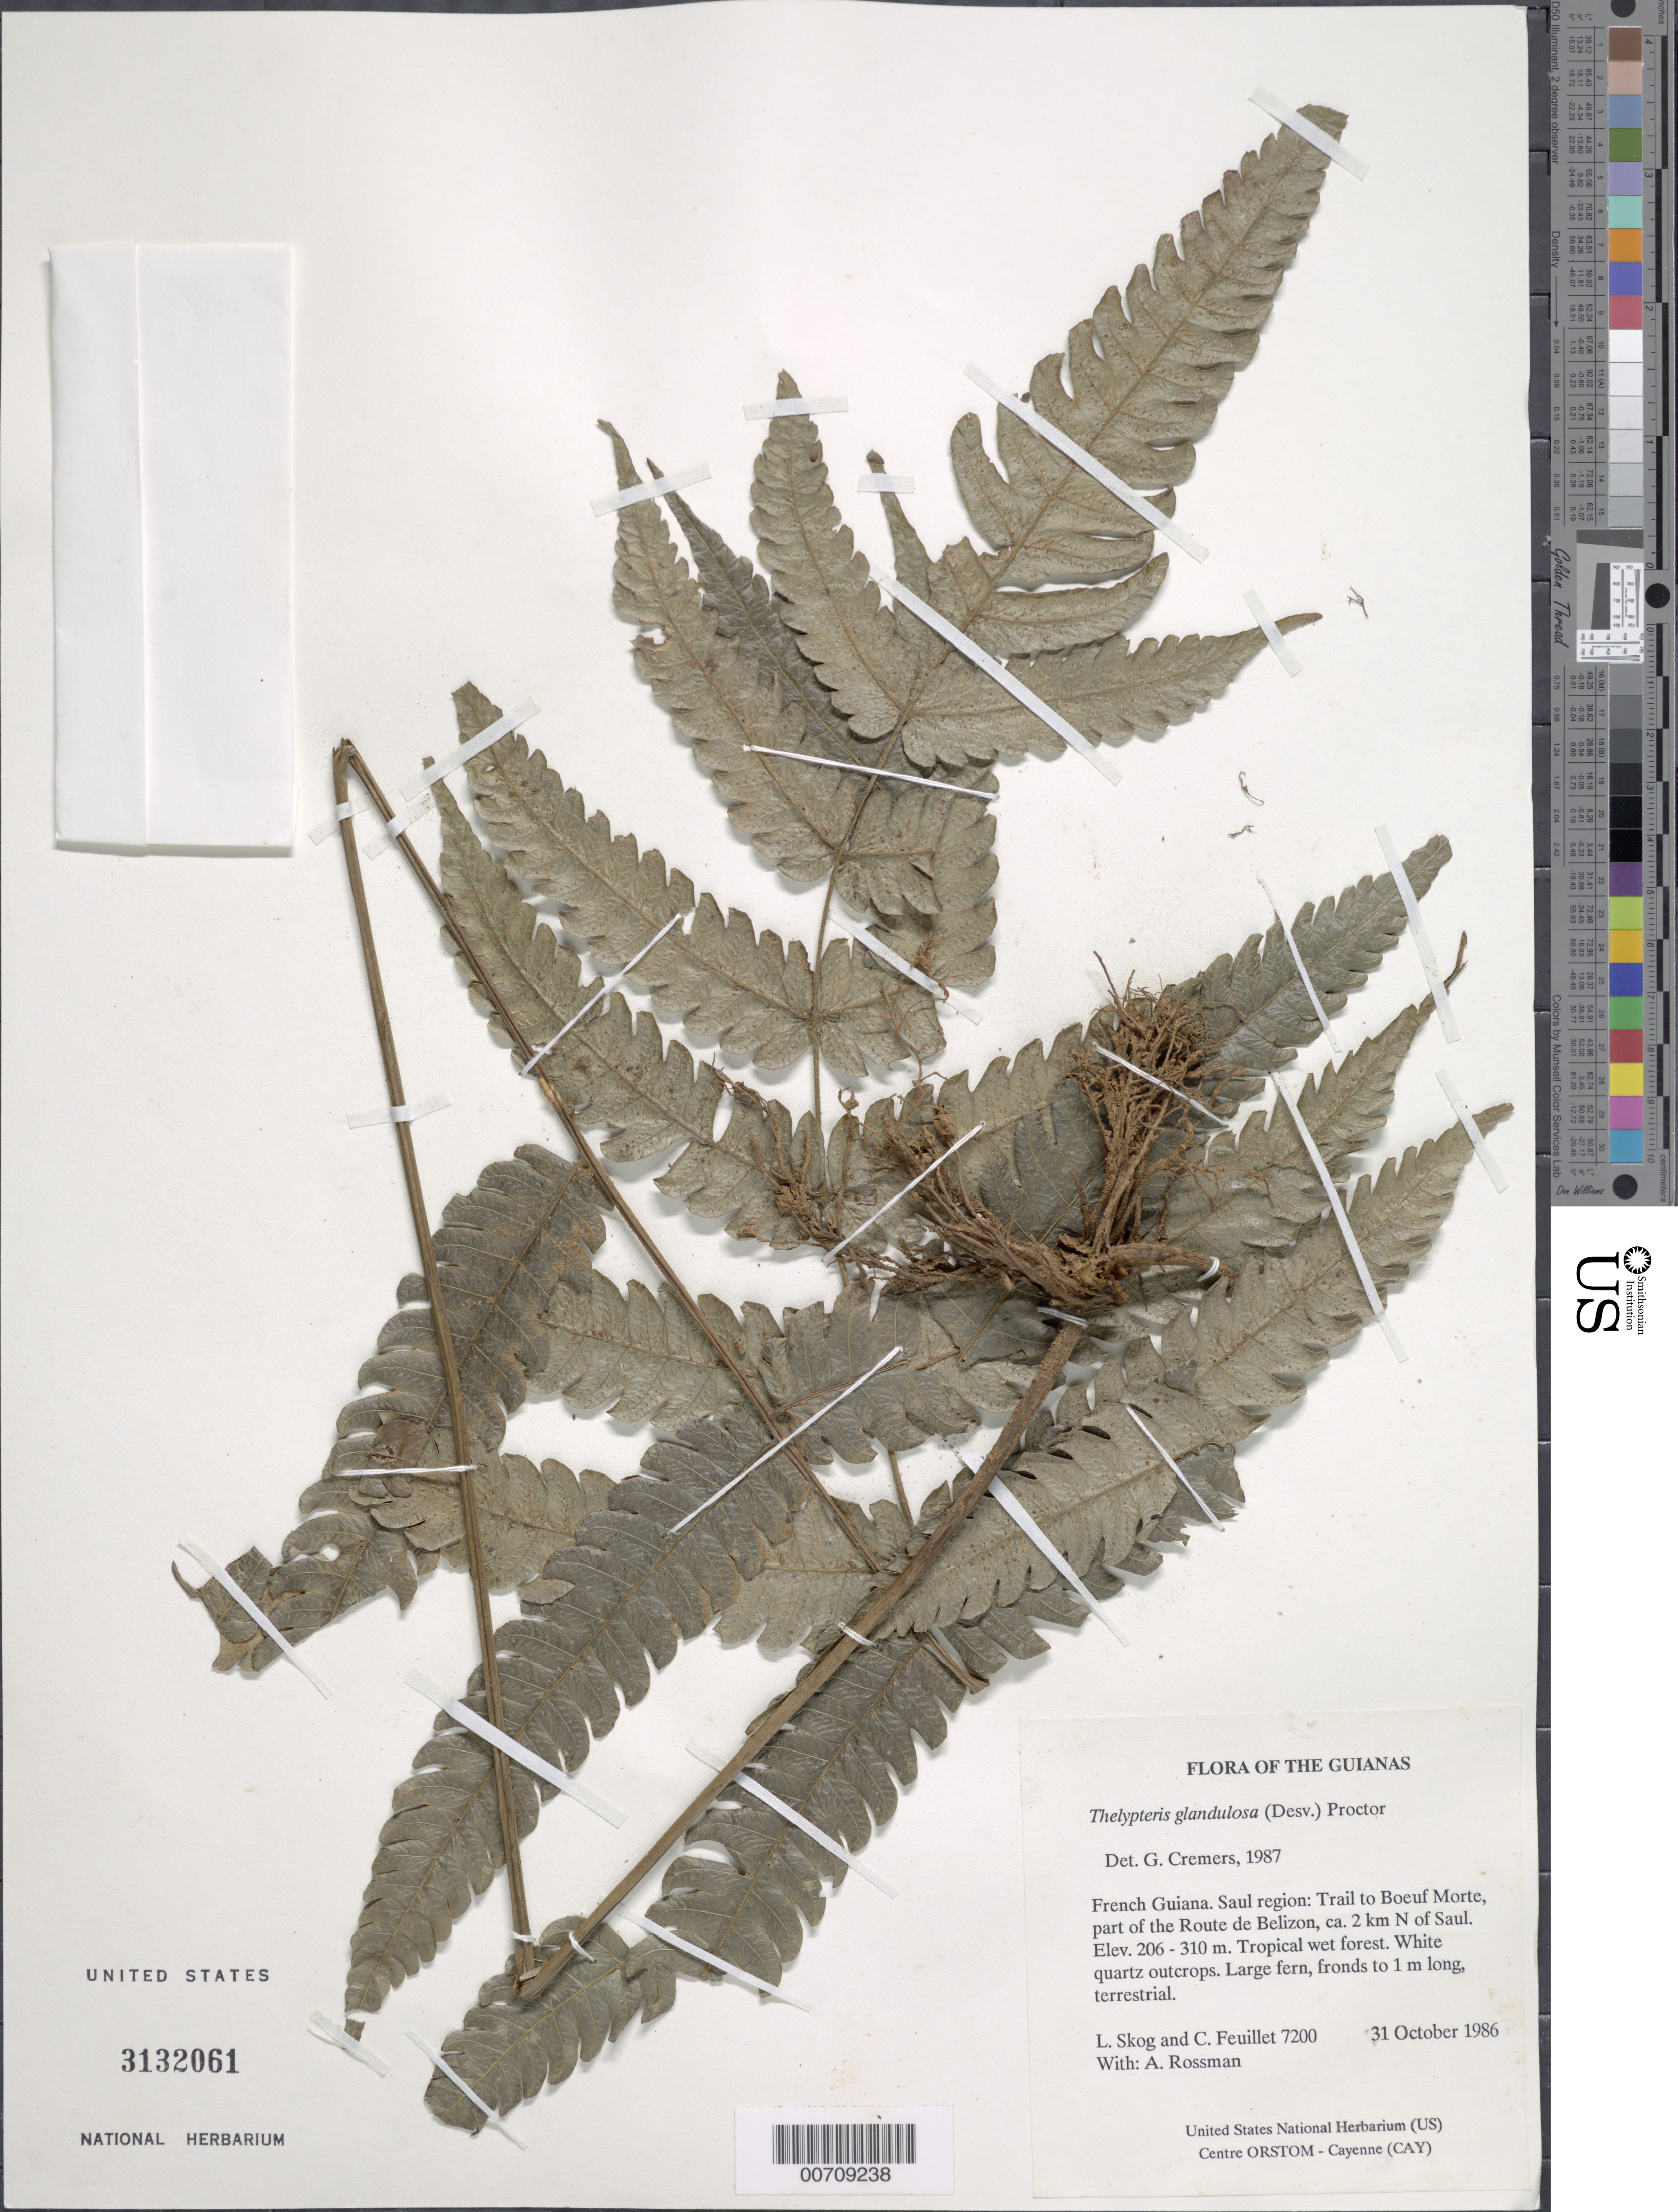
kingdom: Plantae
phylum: Tracheophyta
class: Polypodiopsida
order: Polypodiales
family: Thelypteridaceae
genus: Steiropteris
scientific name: Steiropteris glandulosa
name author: (Hook. f.) Pic. Serm.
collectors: L. E. Skog, C. Feuillet & A. Rossman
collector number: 7200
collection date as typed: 31 October 1986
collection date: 1986-10-31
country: French Guiana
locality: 2 km N of Saül. Trail to Boeuf Morte, part of Route de Belizon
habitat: Wet forest. White quartz outcrops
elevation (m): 300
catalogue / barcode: US 3132061